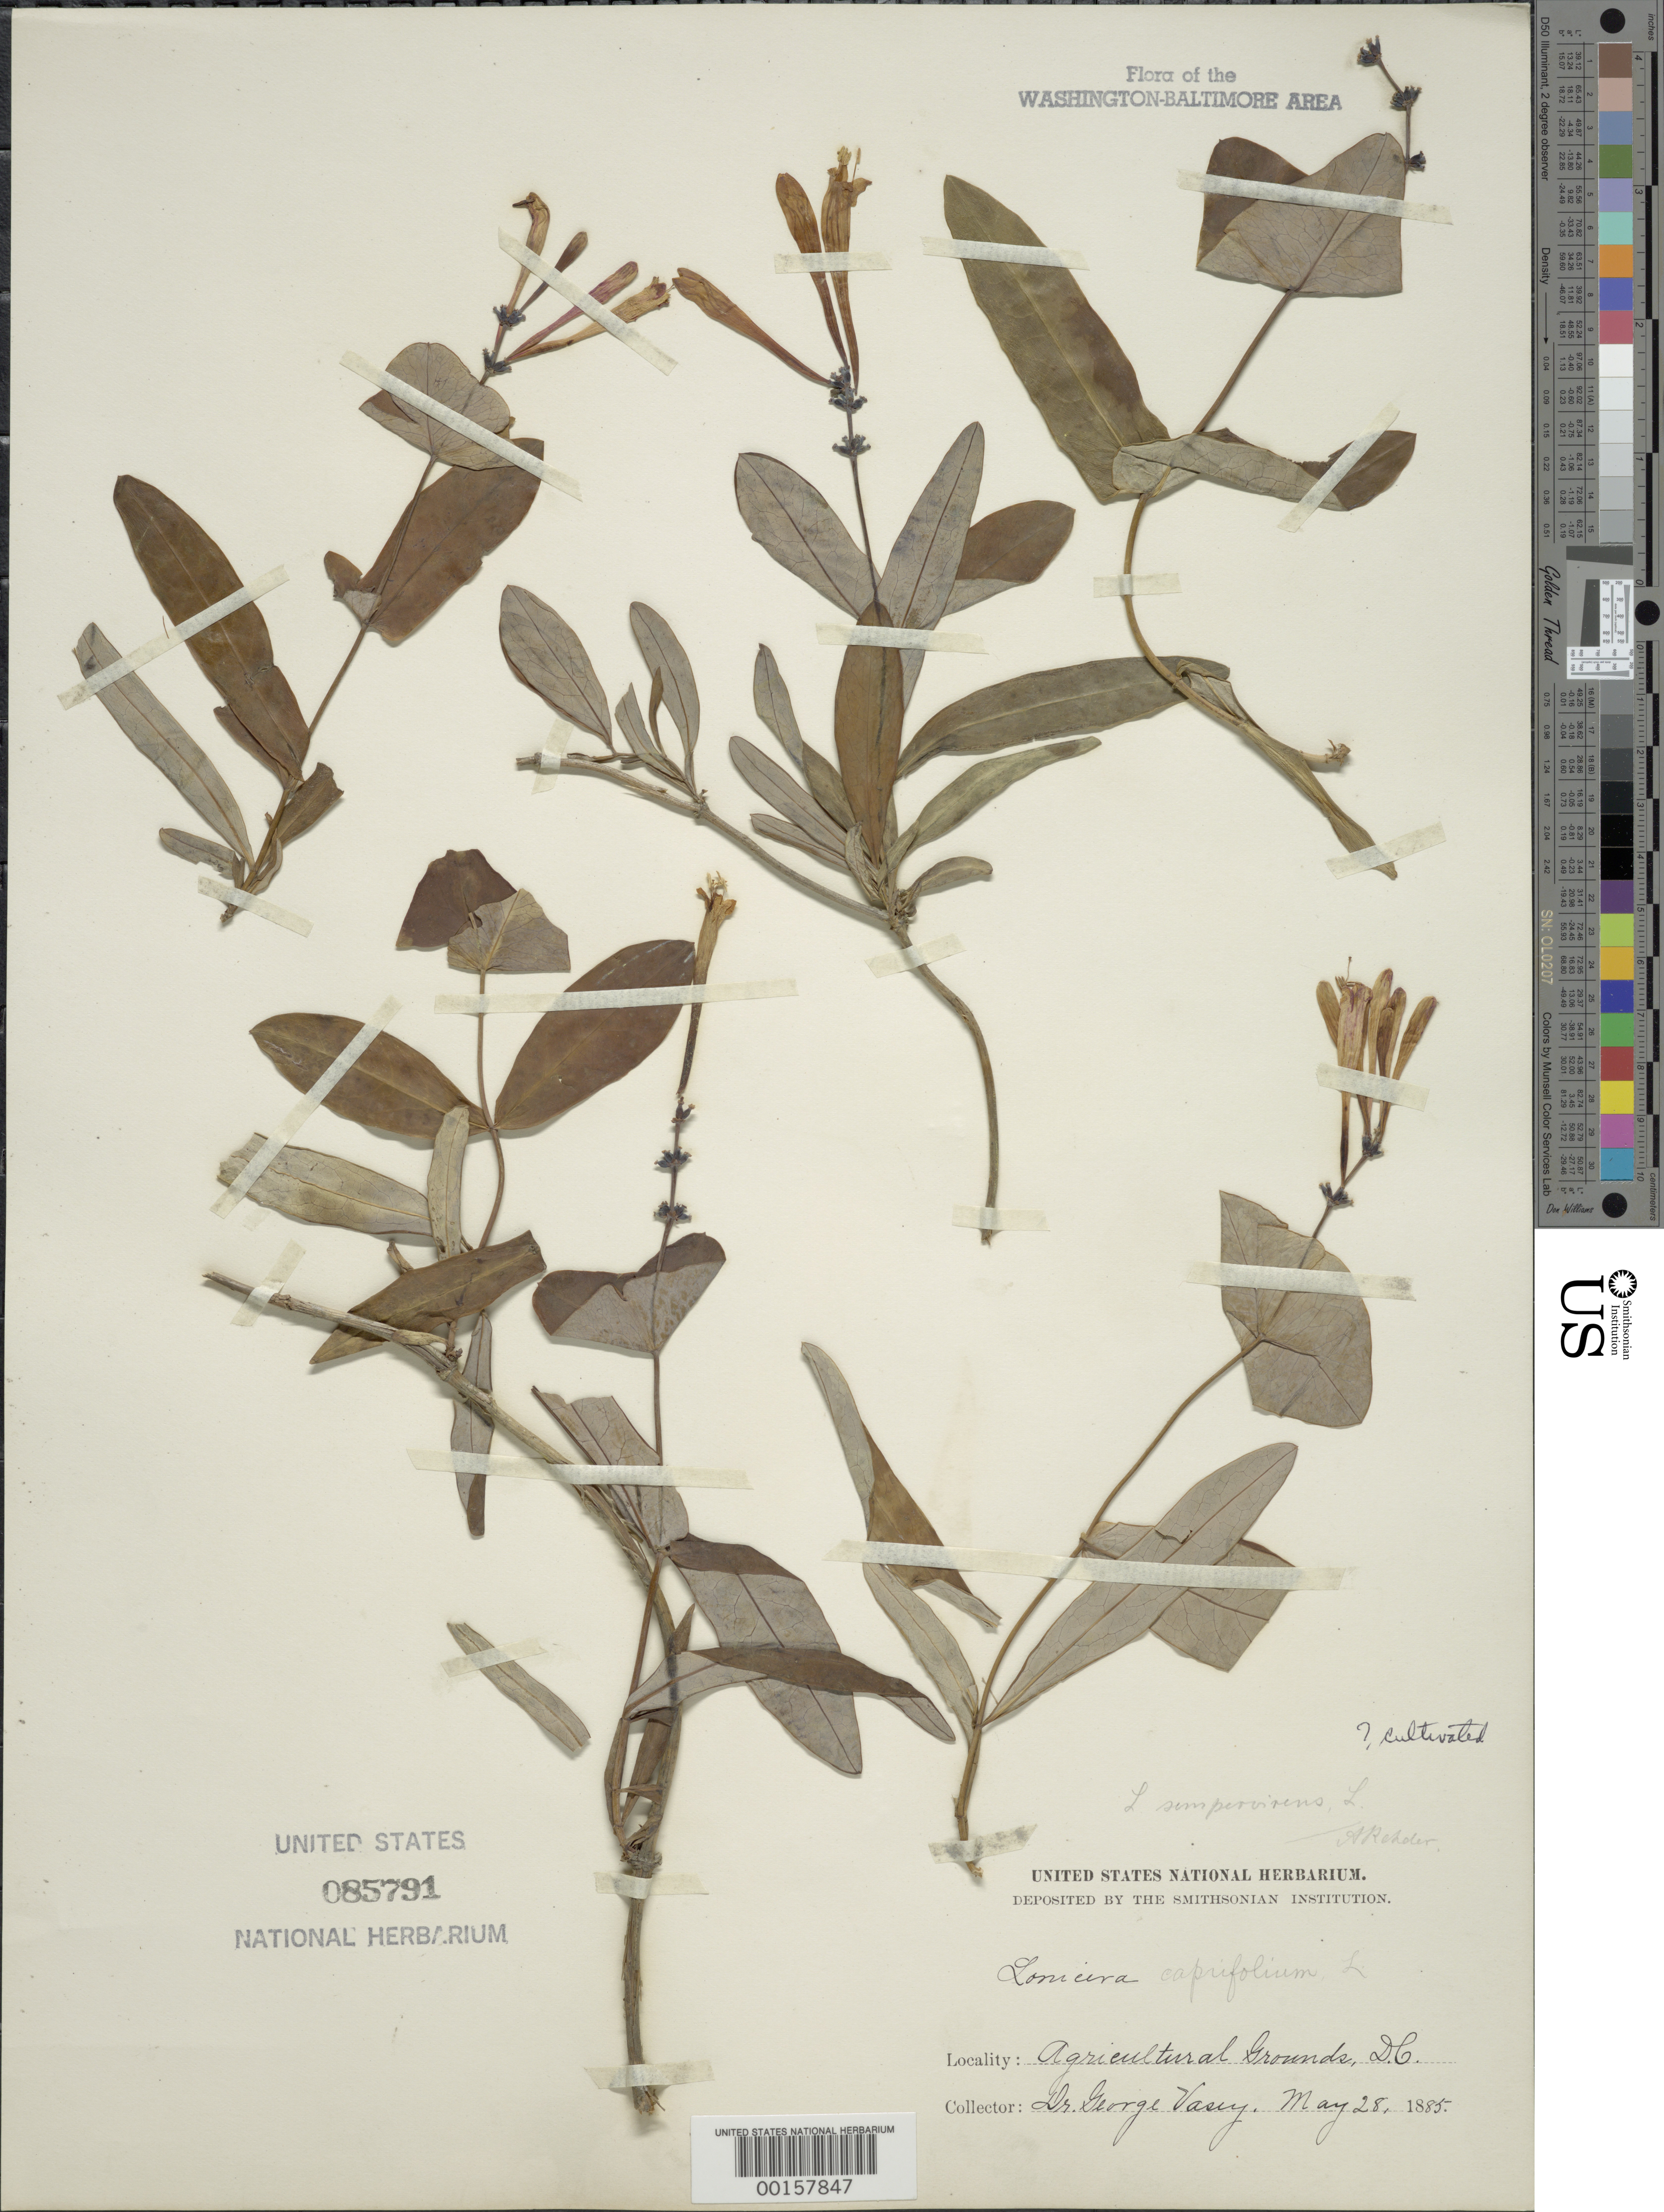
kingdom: Plantae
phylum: Tracheophyta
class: Magnoliopsida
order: Dipsacales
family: Caprifoliaceae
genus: Lonicera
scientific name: Lonicera sempervirens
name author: L.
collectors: G. Vasey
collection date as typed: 28 May 1885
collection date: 1885-05-28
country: United States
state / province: District of Columbia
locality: Dept. of Agriculture grounds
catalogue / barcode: US 85791